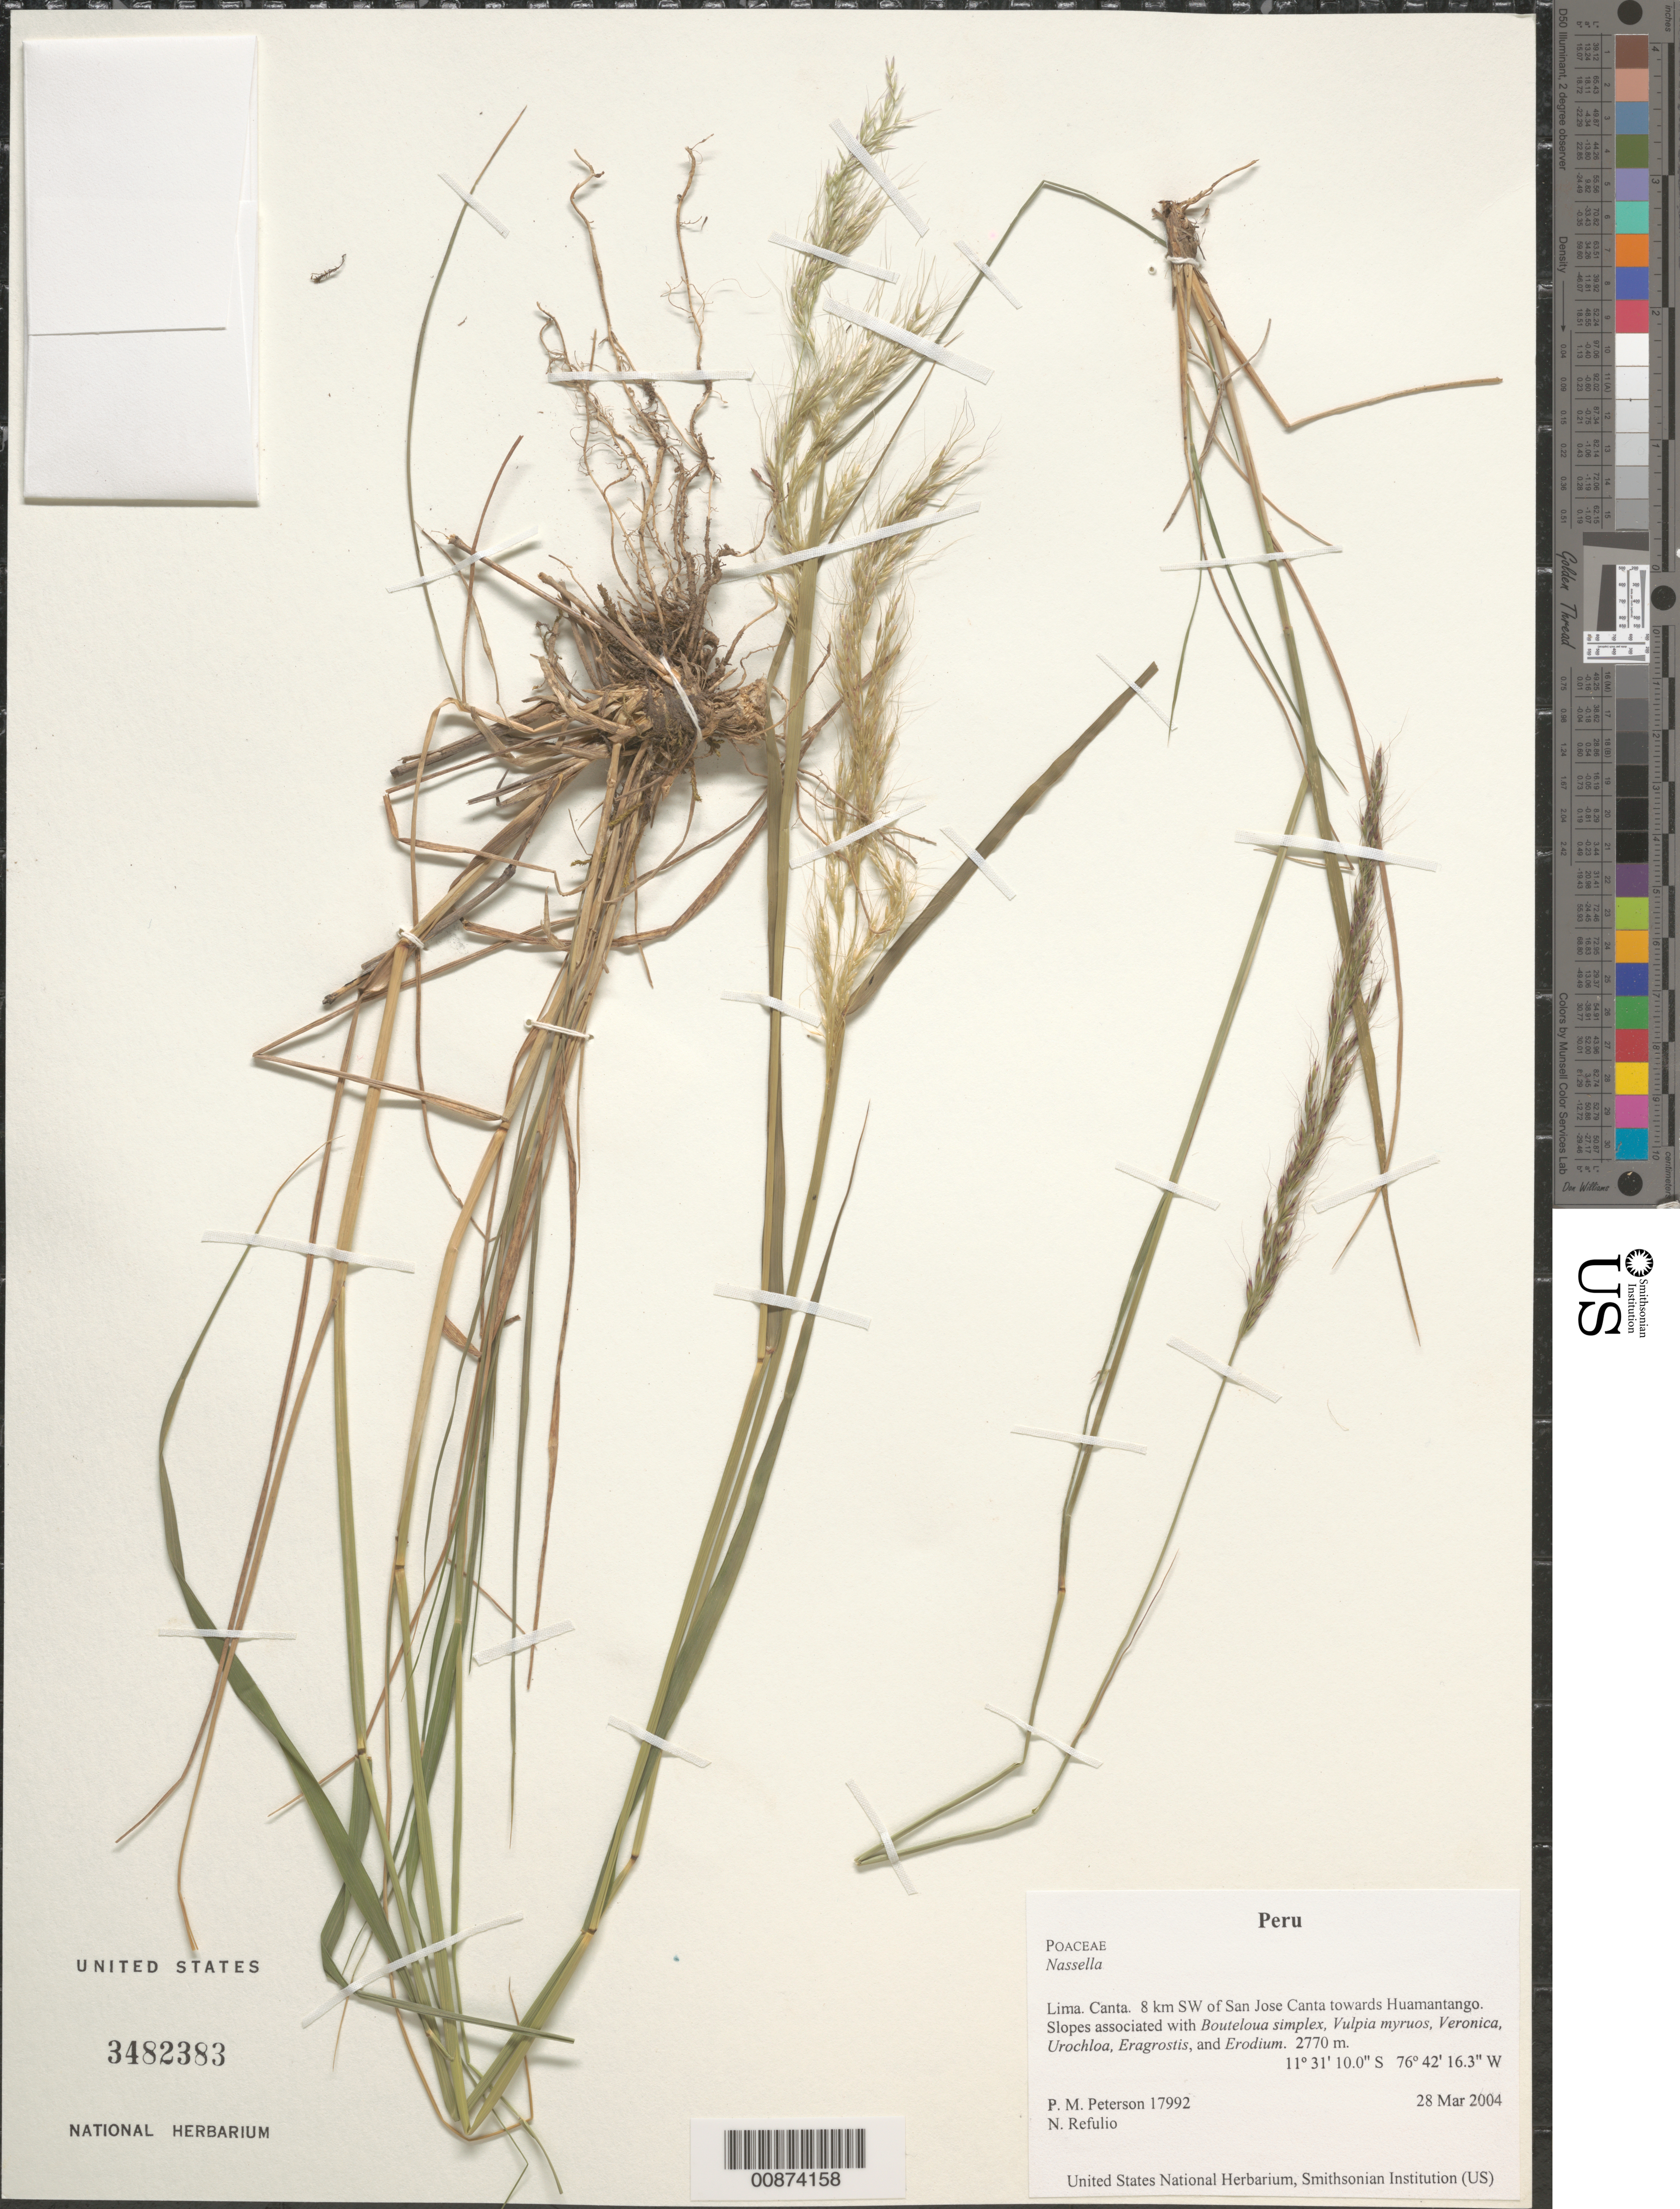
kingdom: Plantae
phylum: Tracheophyta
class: Liliopsida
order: Poales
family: Poaceae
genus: Nassella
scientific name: Nassella sp.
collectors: P. M. Peterson & N. Refulio-Rodríguez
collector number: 17992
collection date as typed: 28 Mar 2004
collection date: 2004-03-28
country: Peru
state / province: Lima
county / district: Canta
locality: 8 km SW of San Jose Canta towards Huamantango. Slopes associated with Bouteloua simplex, Vulpia myruos, Veronica, Urochloa, Eragrostis, and Erodium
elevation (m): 2770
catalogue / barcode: US 3482383